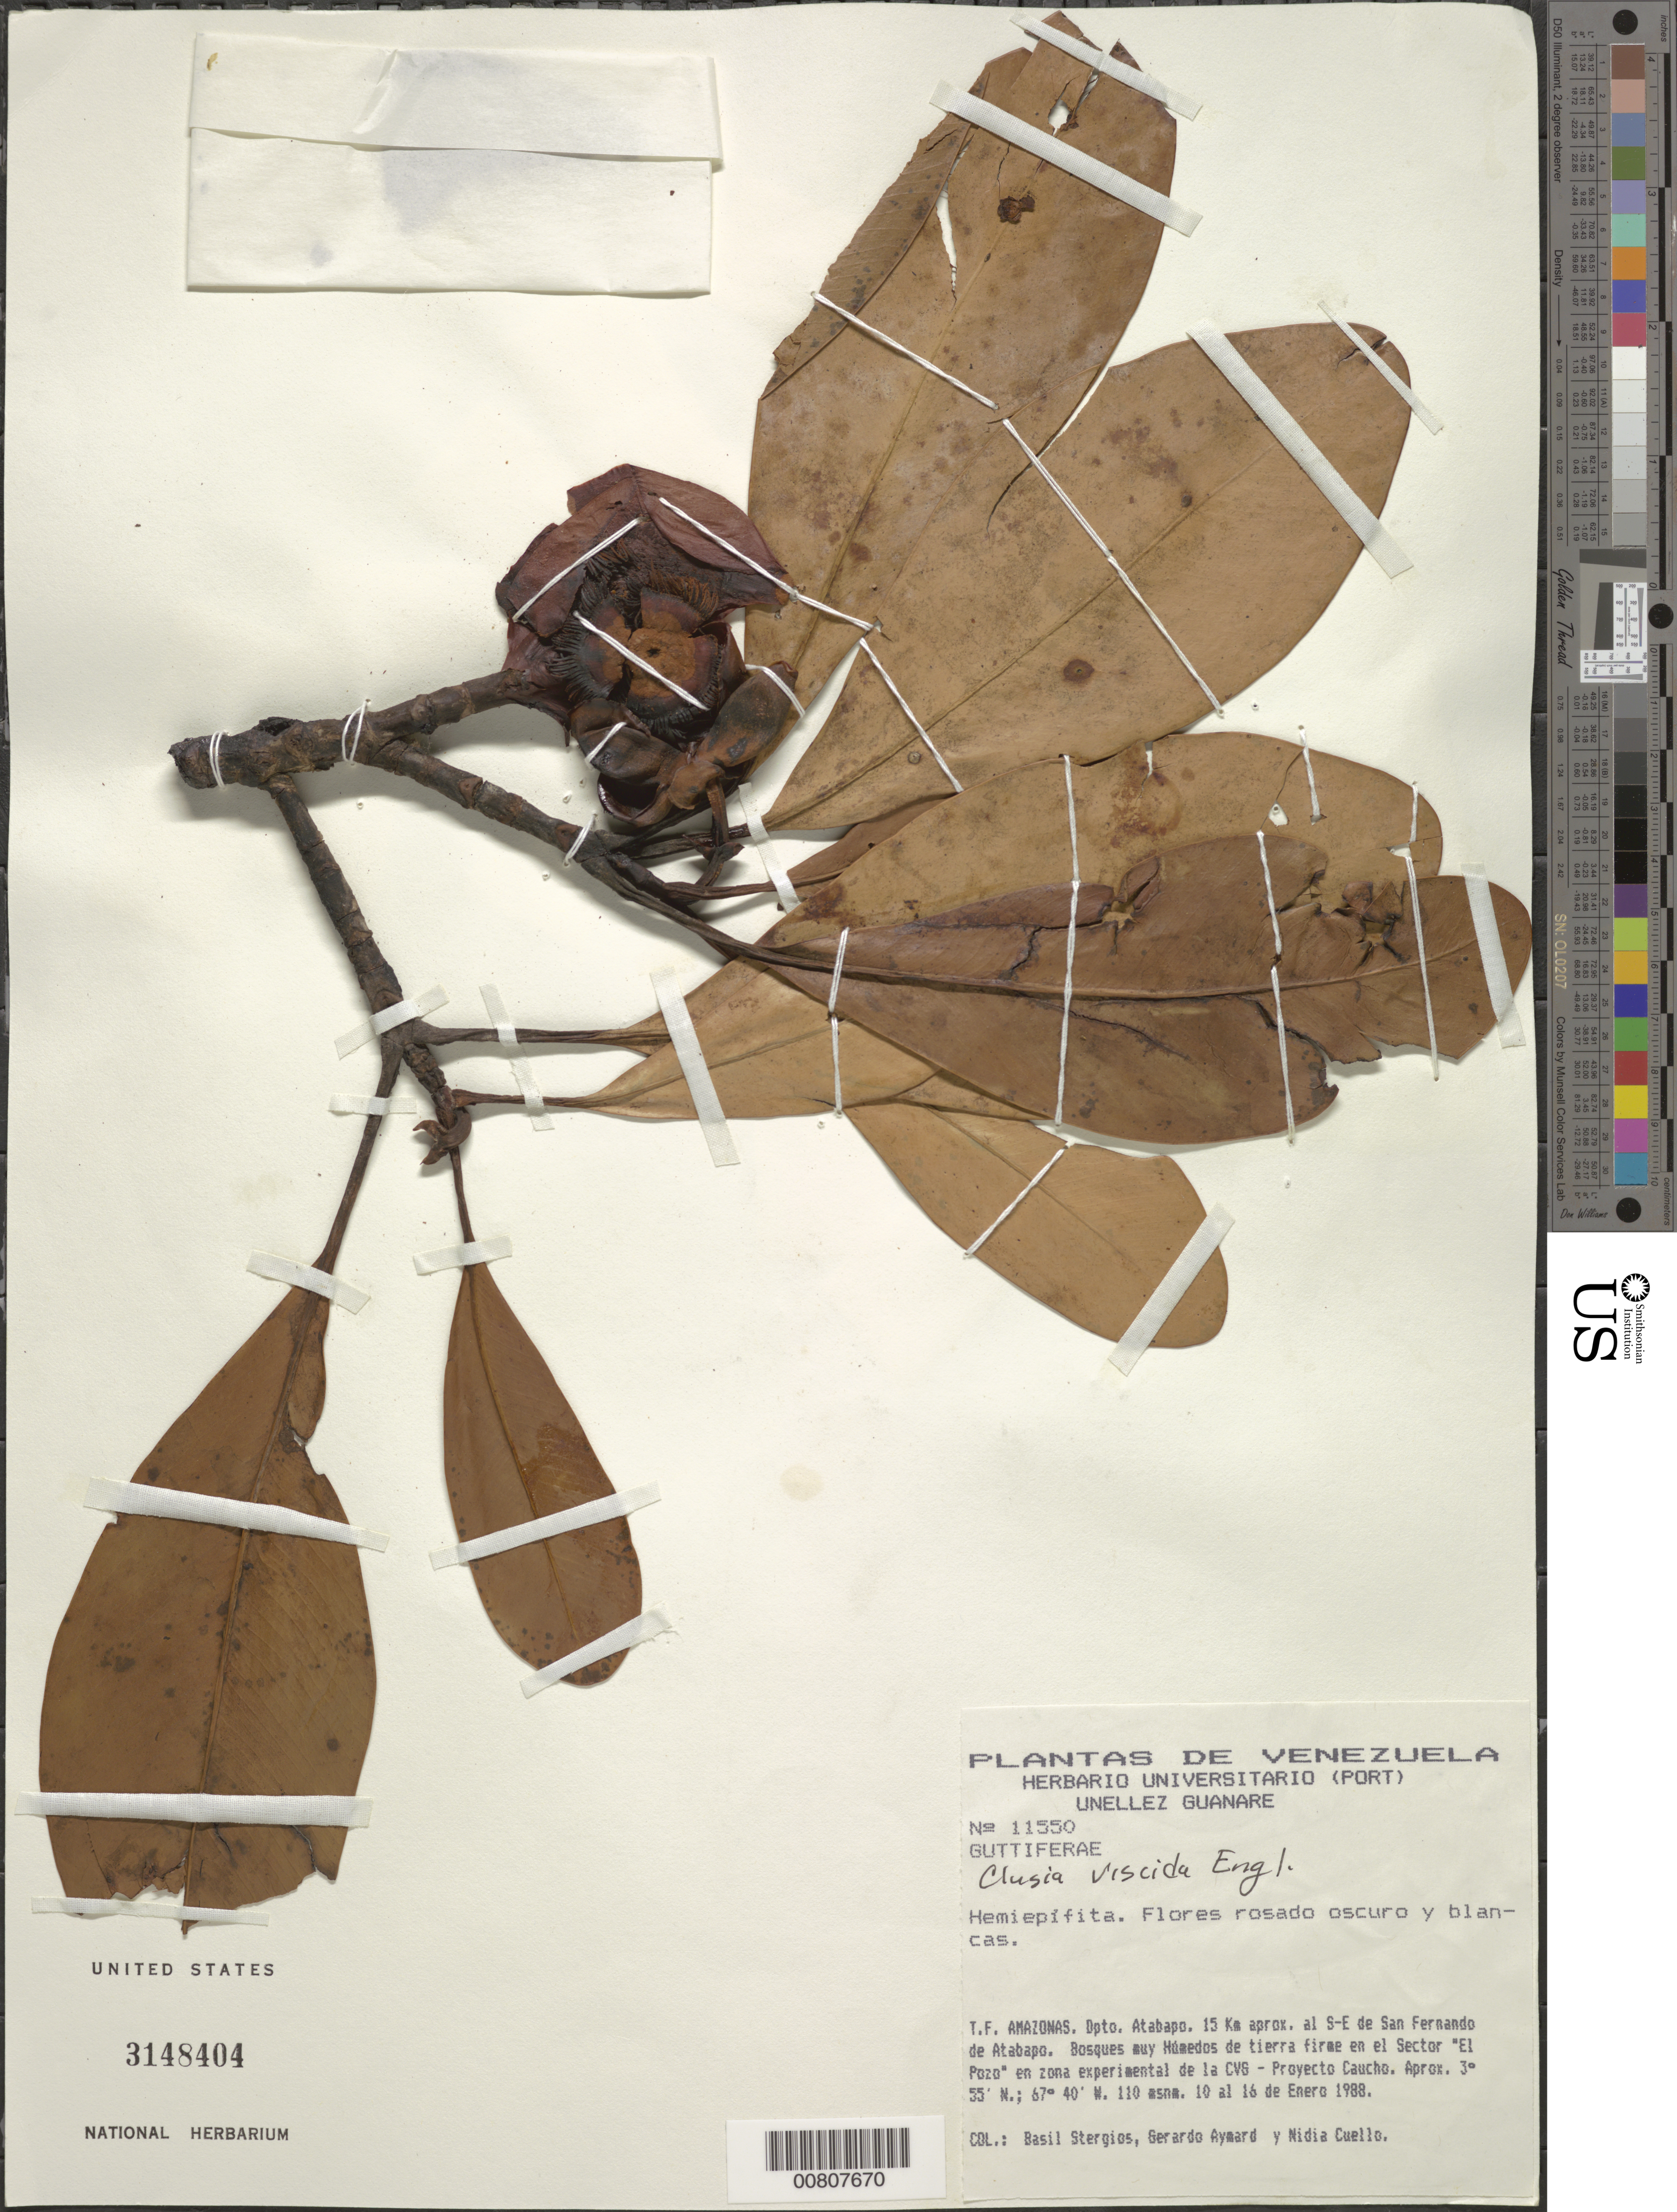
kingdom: Plantae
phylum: Tracheophyta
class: Magnoliopsida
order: Malpighiales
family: Clusiaceae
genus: Clusia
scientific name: Clusia viscida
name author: Engl.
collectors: B. G. Stergios, G. A. Aymard & N. L. Cuello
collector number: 11550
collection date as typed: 10-Jan-88 to 16-Jan-88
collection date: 1988-01-10/1988-01-16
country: Venezuela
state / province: Amazonas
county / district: Atabapo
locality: San Fernando de Atabapo, 15 km al SE, en el sector "El Pozo"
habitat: Bosques muy húmedos de tierra firme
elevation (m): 110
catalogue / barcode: US 3148404